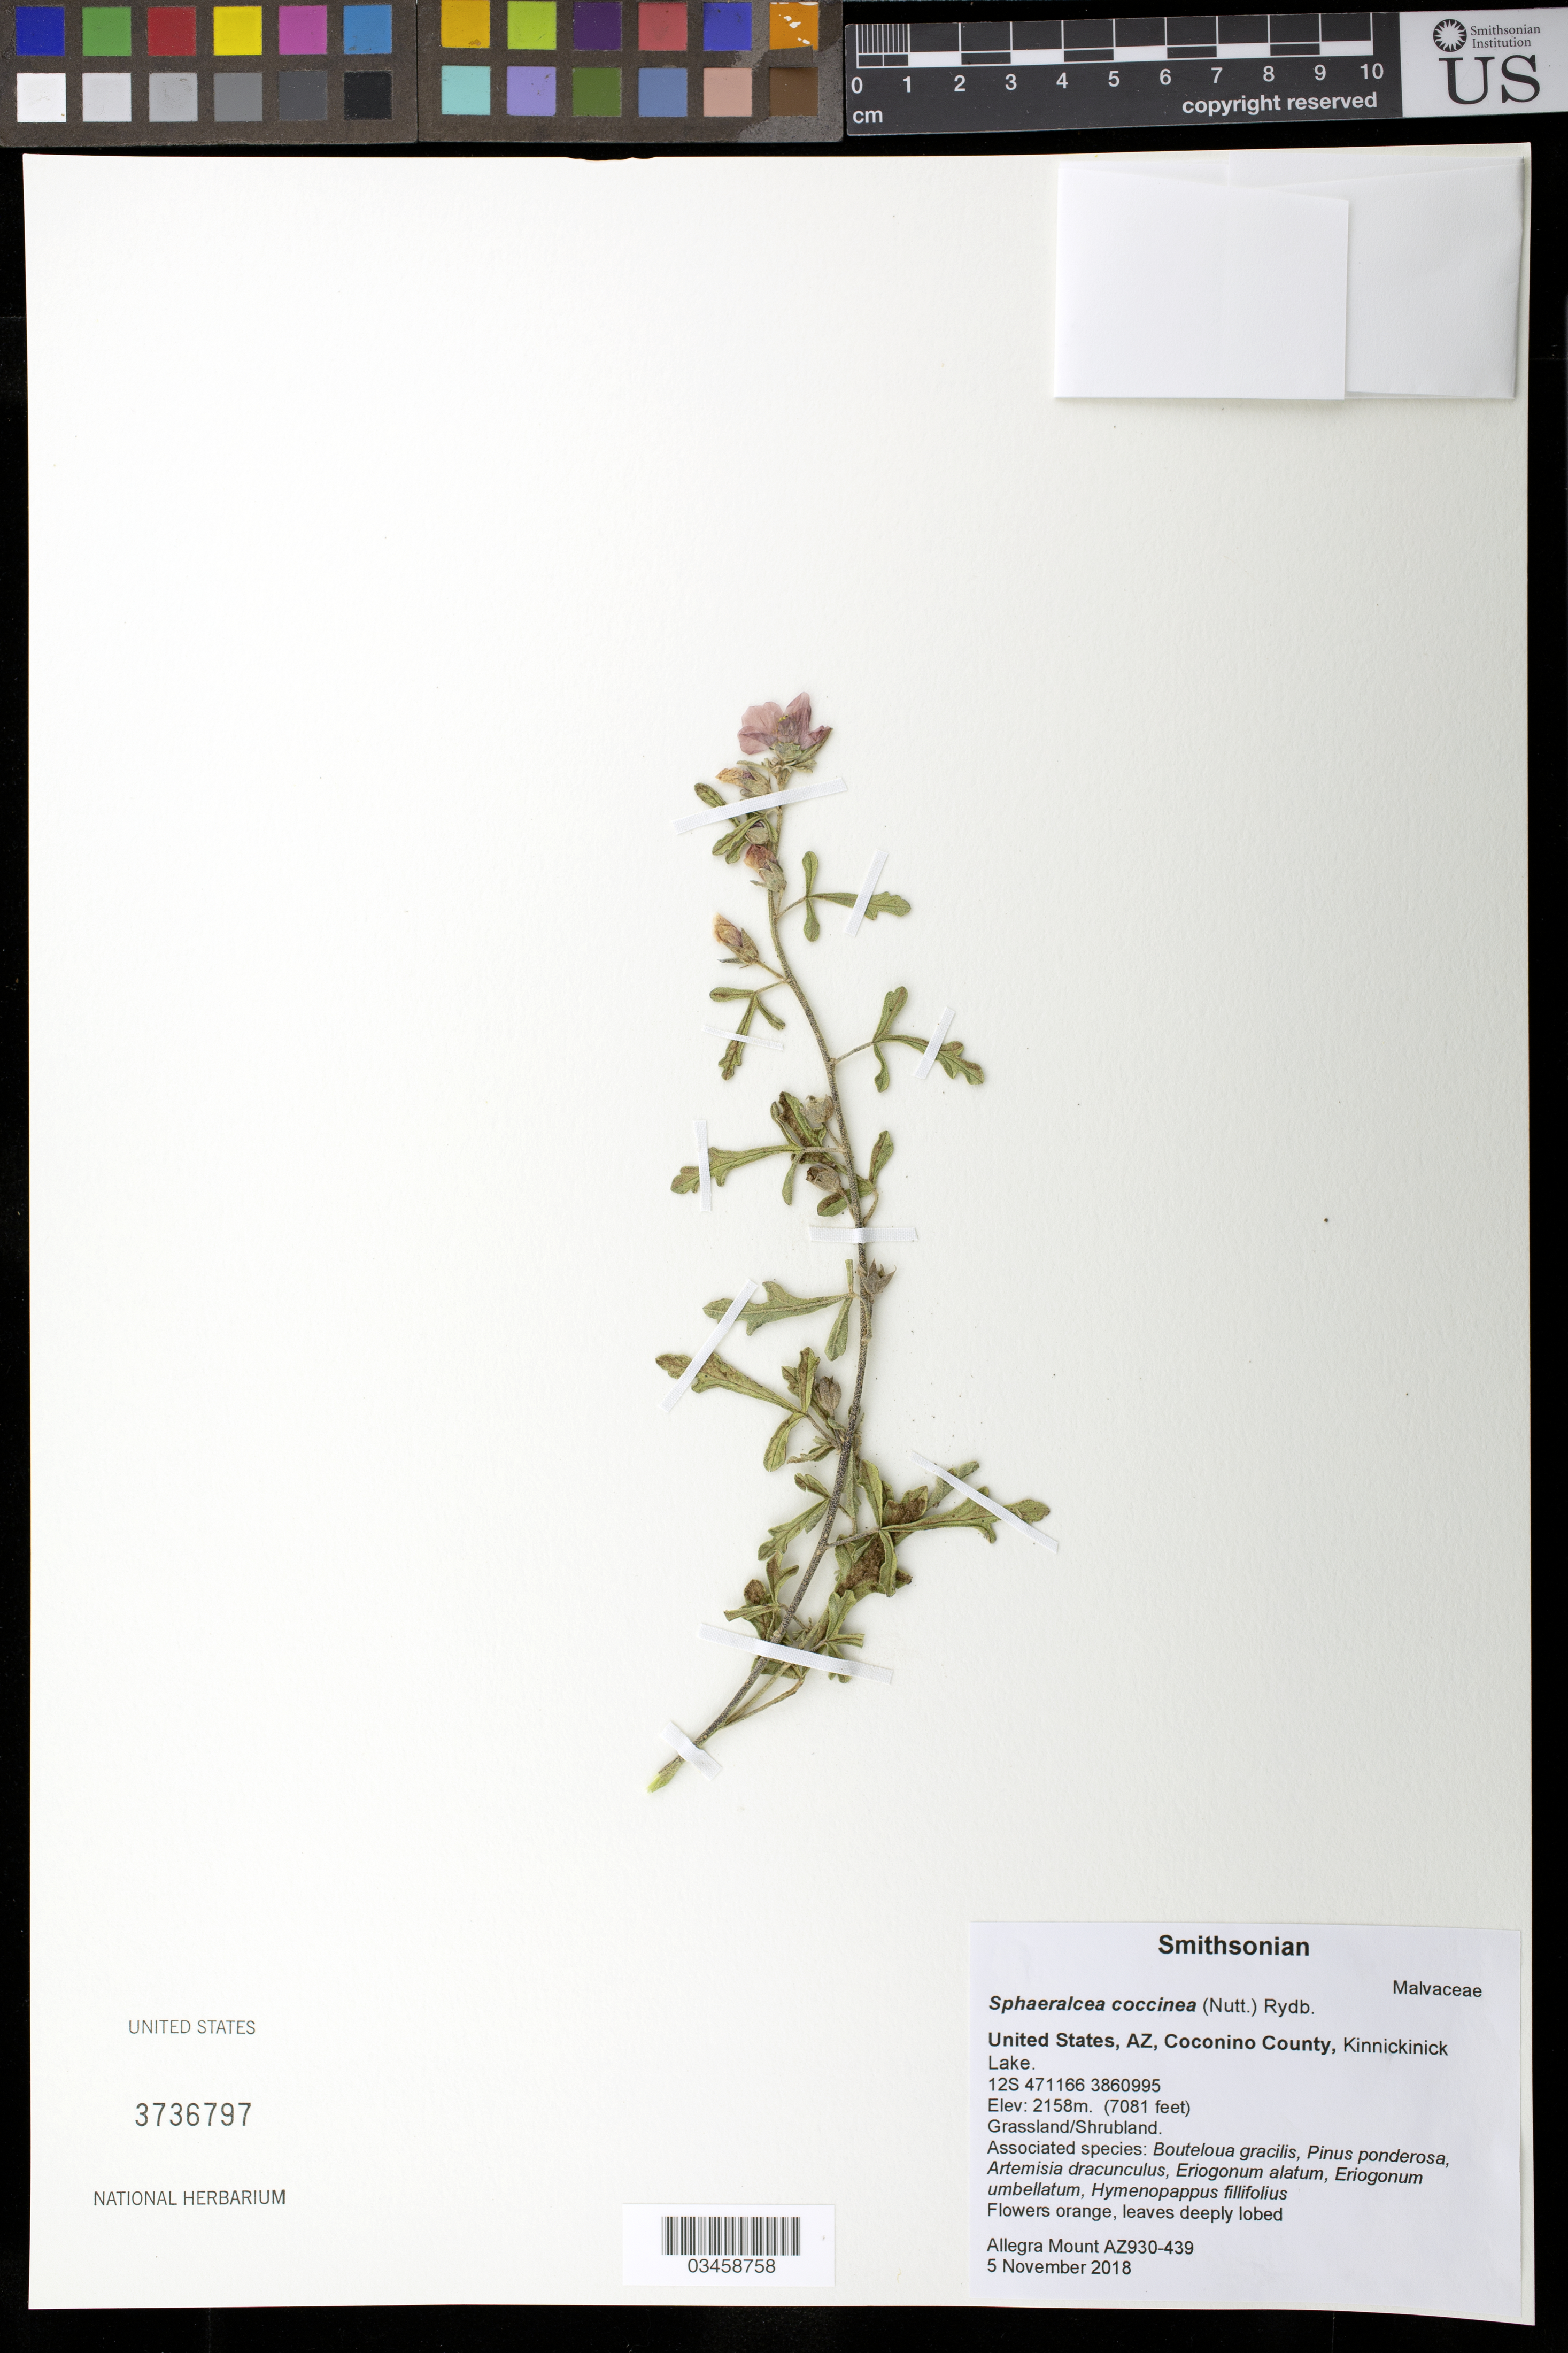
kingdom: Plantae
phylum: Tracheophyta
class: Magnoliopsida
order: Malvales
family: Malvaceae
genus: Sphaeralcea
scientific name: Sphaeralcea coccinea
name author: (Nutt.) Rydb.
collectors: A. Mount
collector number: AZ930-439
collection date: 2018-11-05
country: United States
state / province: Arizona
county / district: Cococino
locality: Kinnickinick Lake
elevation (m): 2158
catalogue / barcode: US 3736797